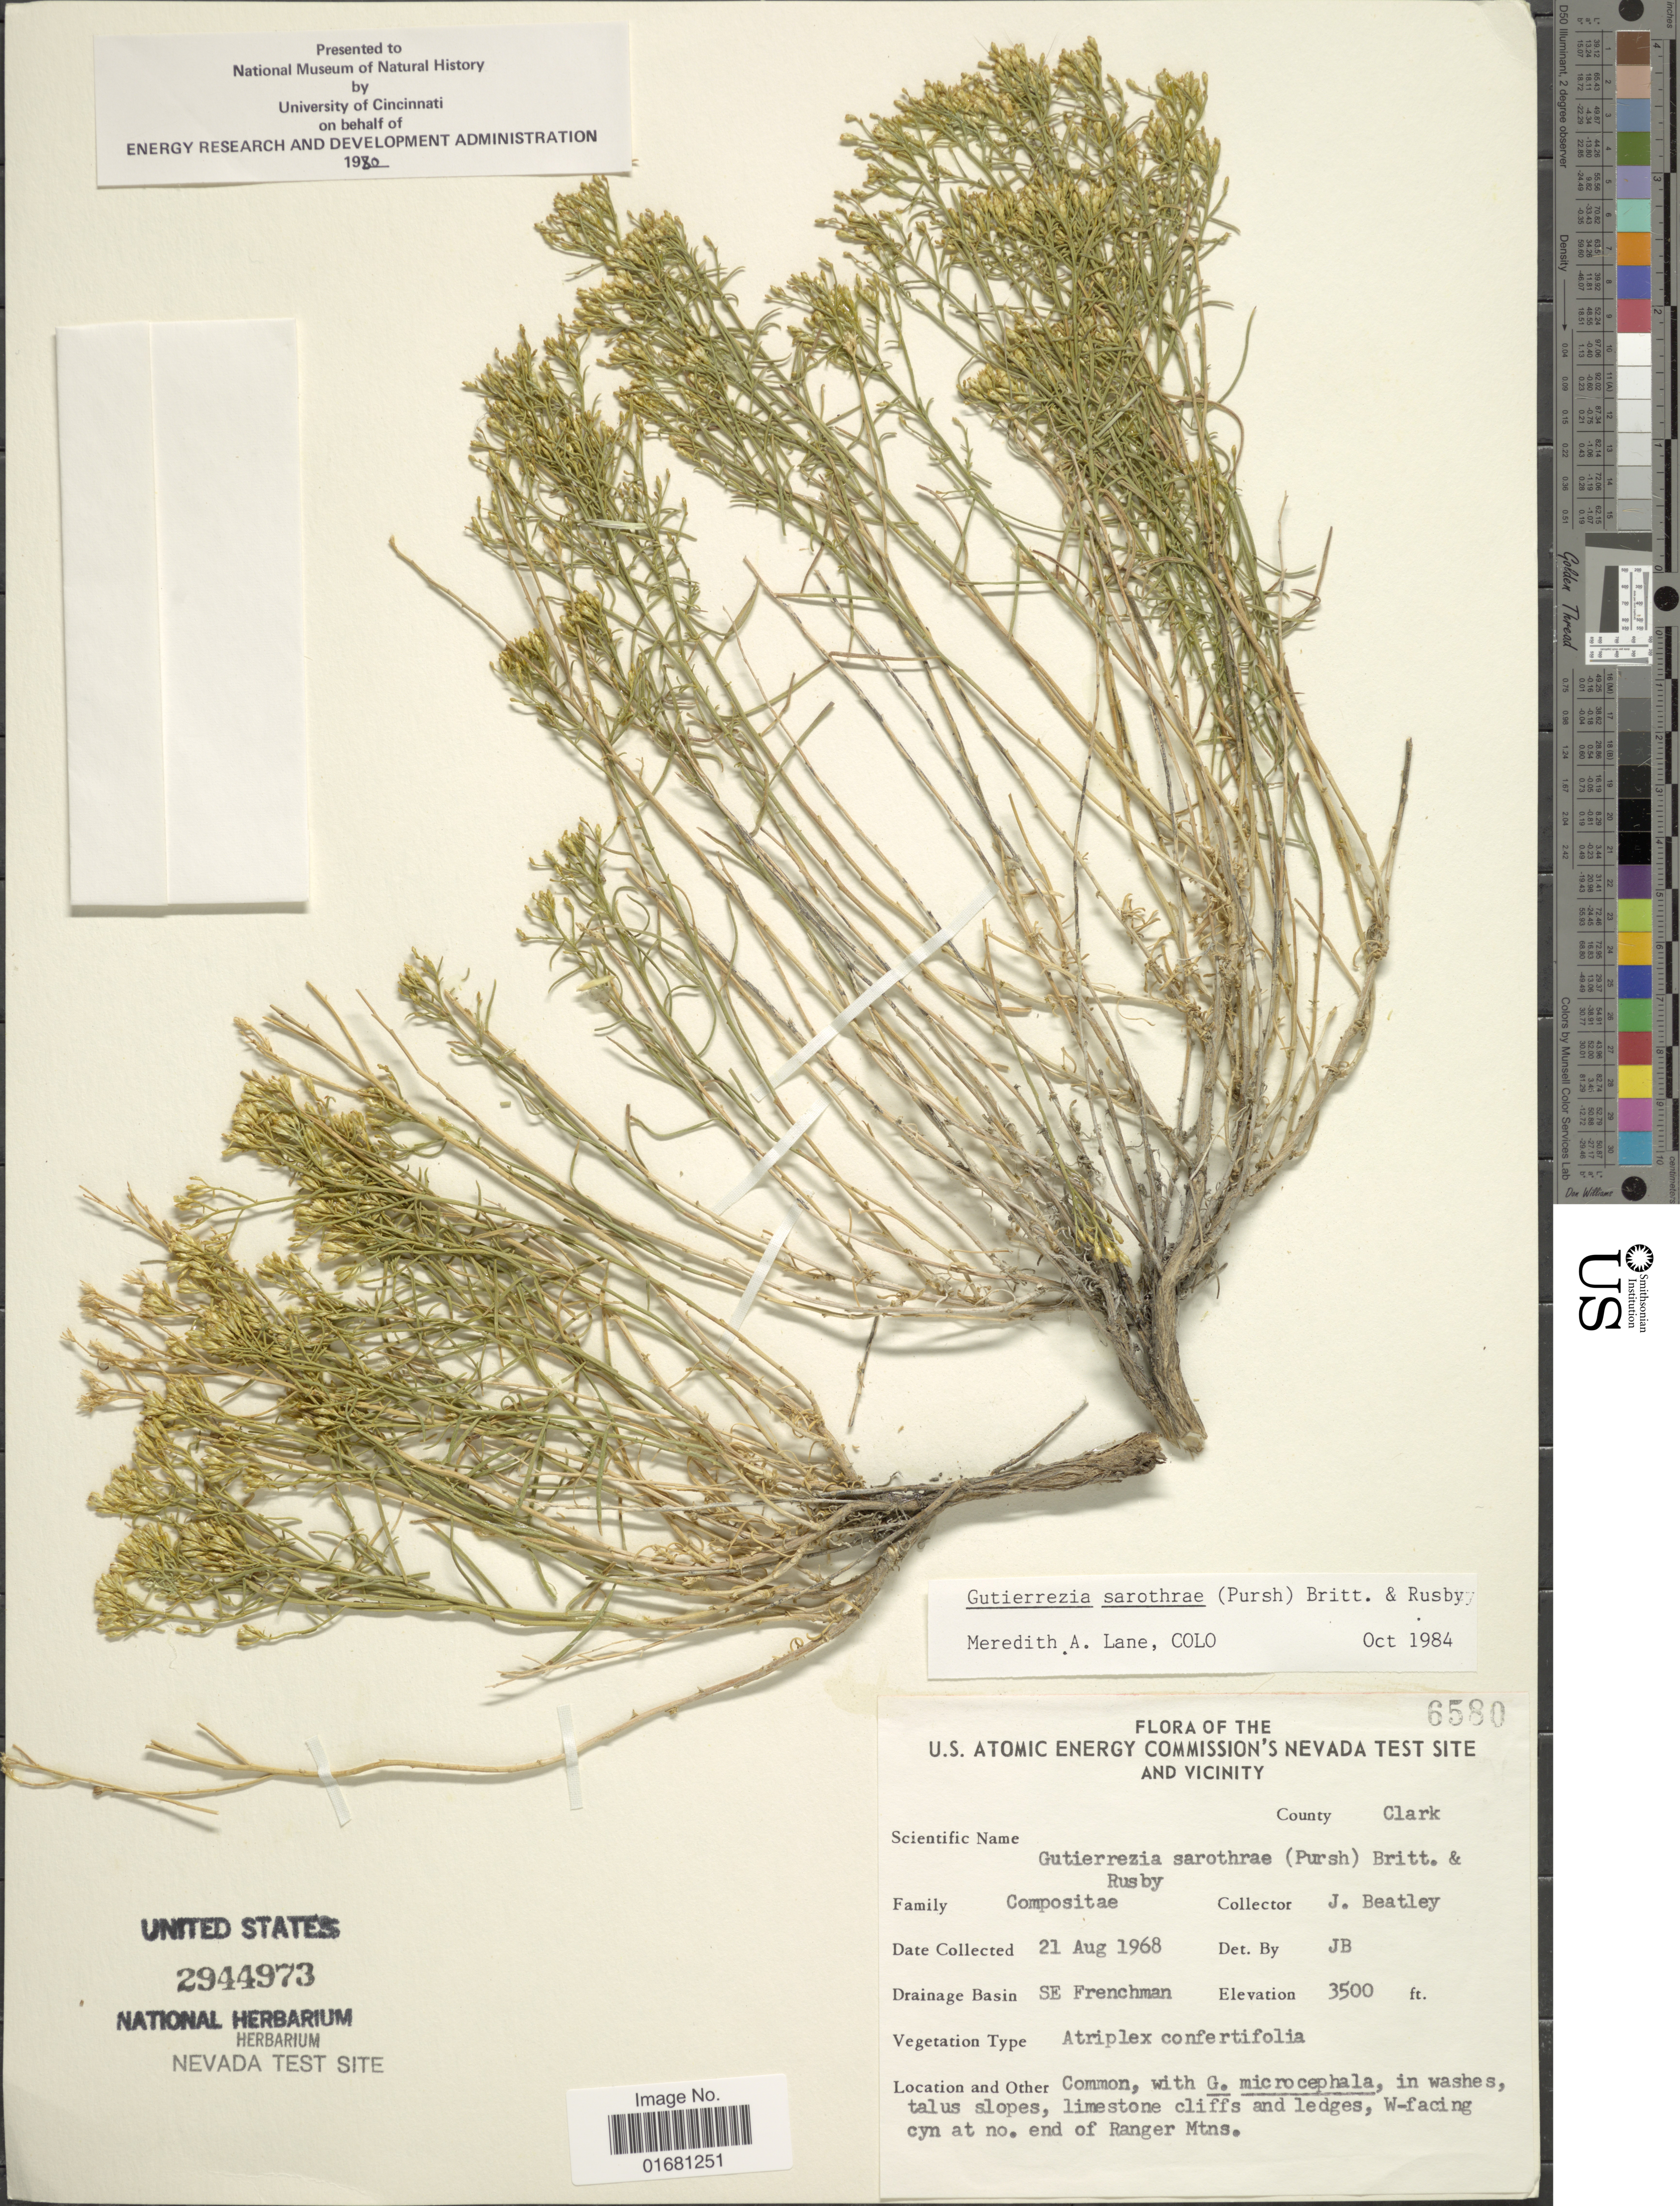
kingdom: Plantae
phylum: Tracheophyta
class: Magnoliopsida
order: Asterales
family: Asteraceae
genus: Gutierrezia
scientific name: Gutierrezia sarothrae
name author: (Pursh) Britton & Rusby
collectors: J. C. Beatley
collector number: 6580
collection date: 1968-08-21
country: United States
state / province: Nevada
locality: Nevada. County Clark. in washes, talus slopes, limestone cliffs and ledges, W-facing cyn at no. end of Ranger Mtns.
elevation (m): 1067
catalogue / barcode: US 2944973